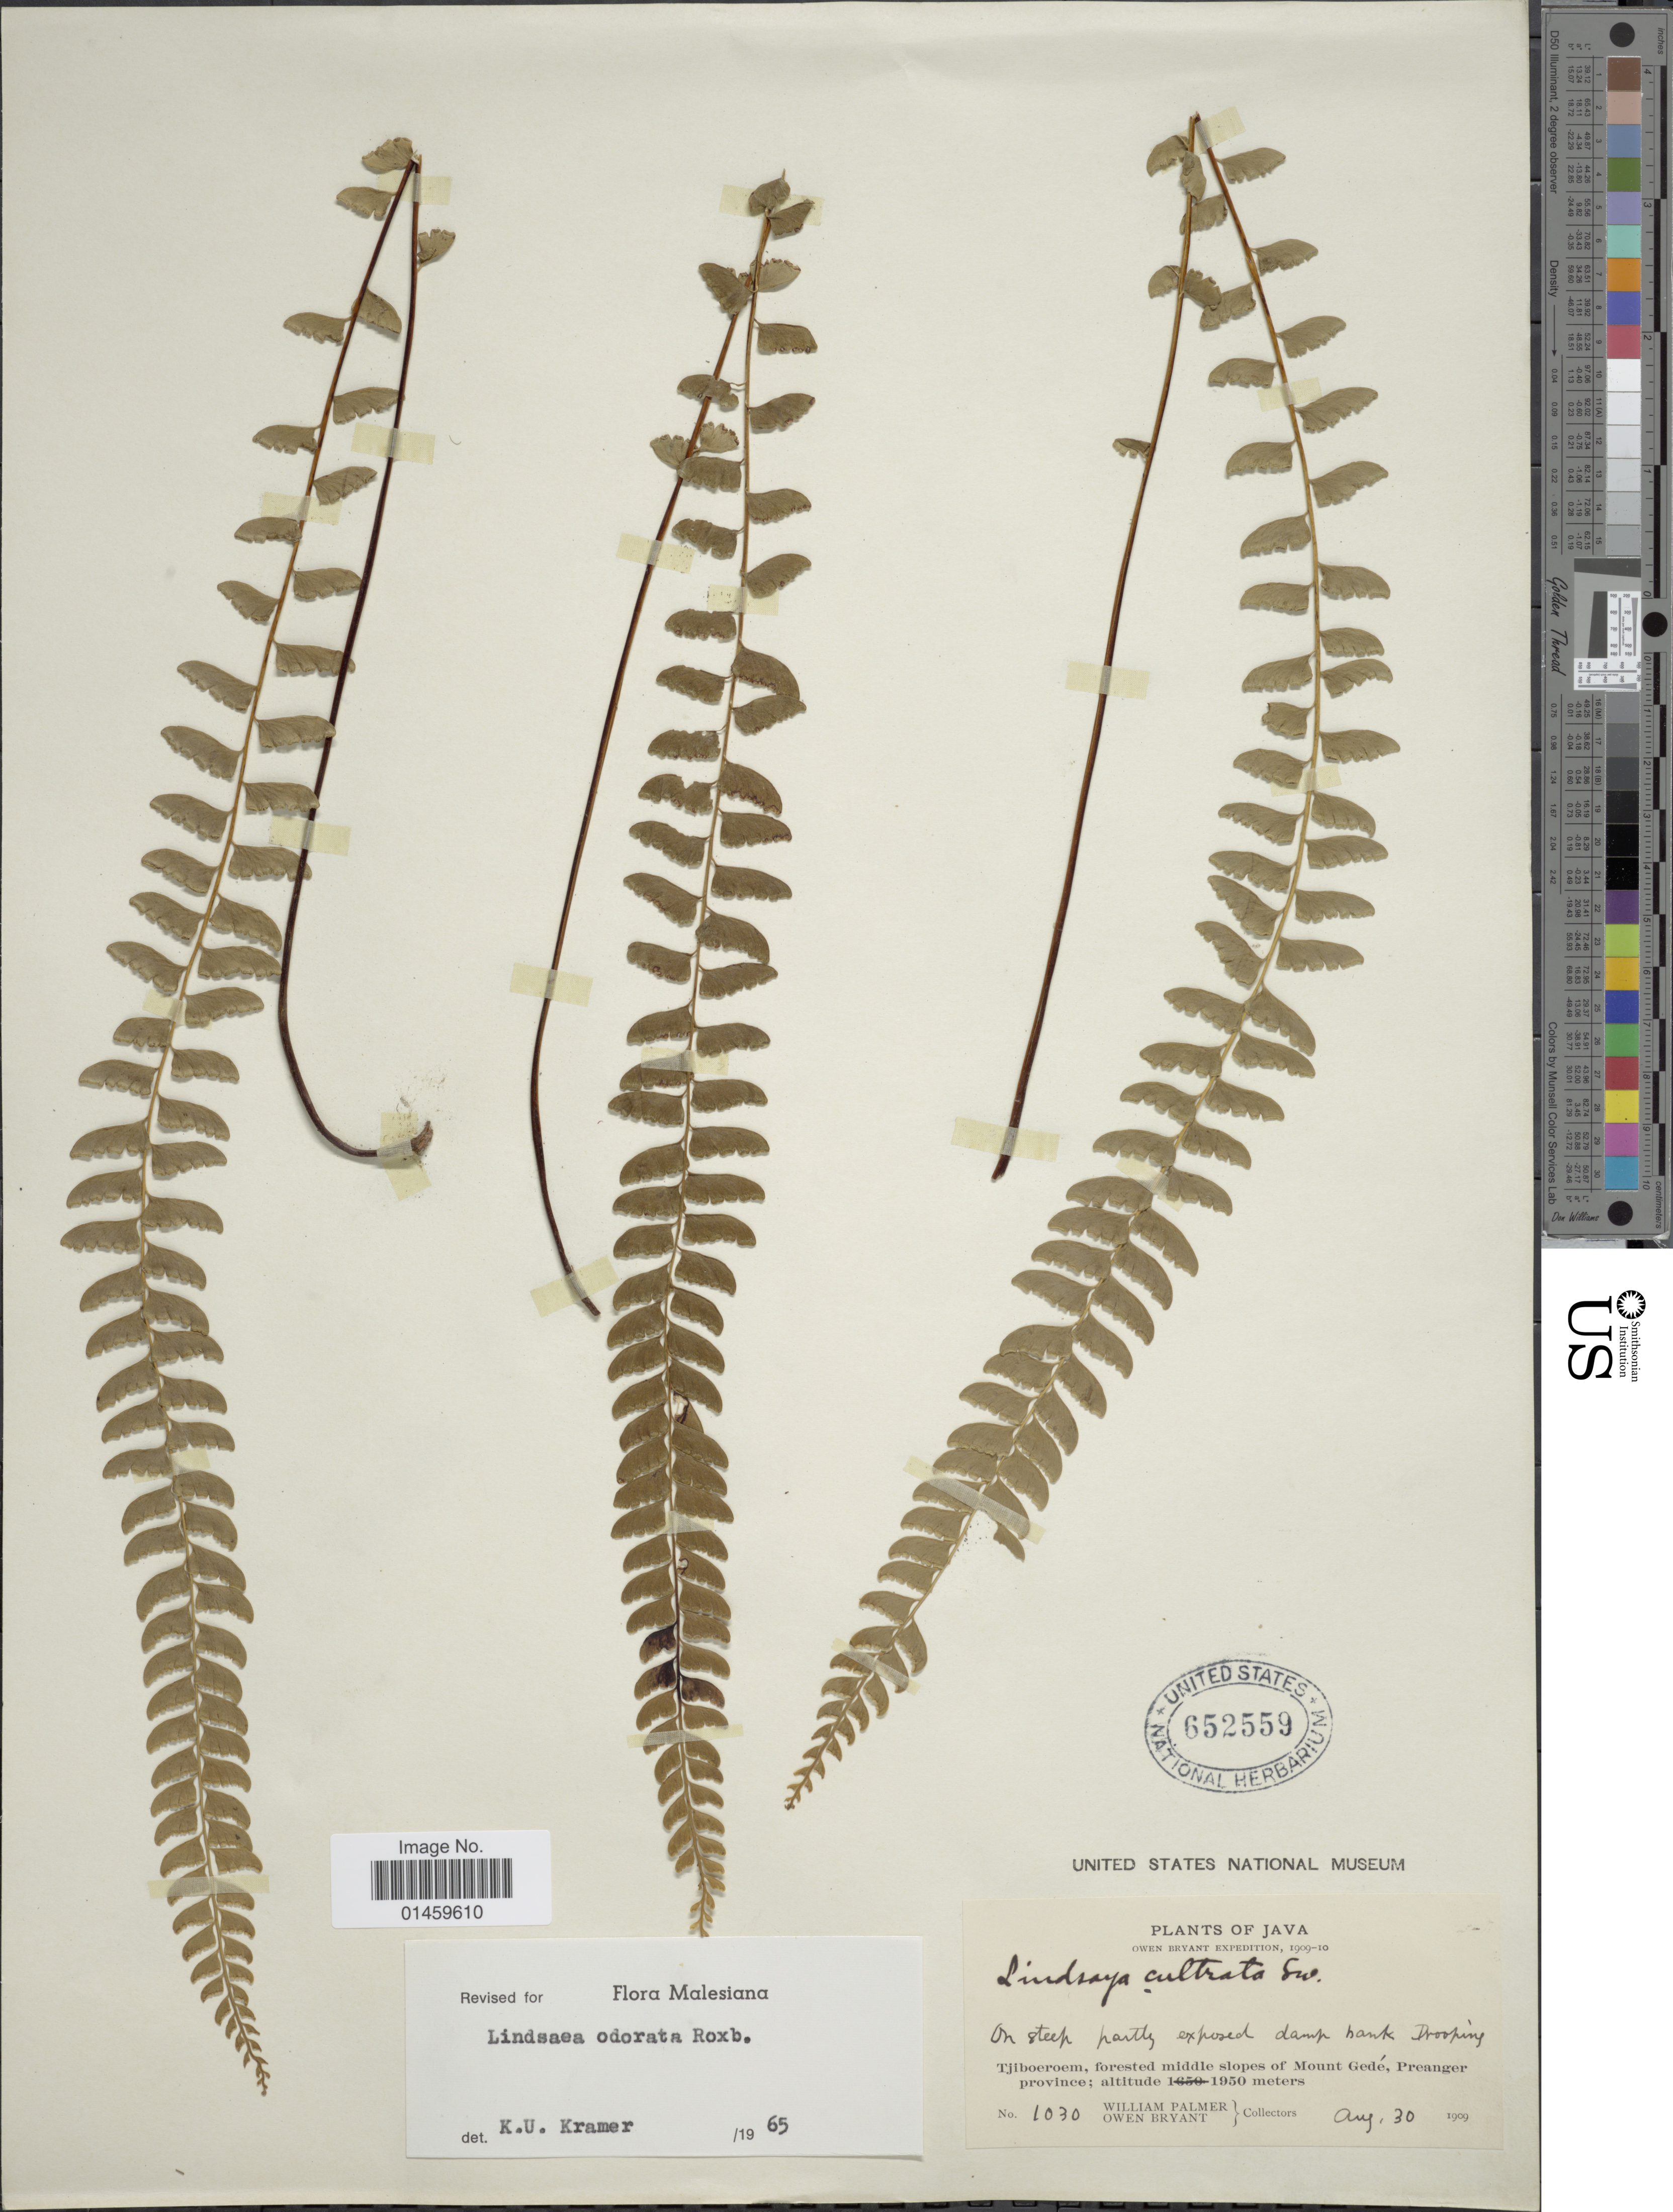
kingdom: Plantae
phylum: Tracheophyta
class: Polypodiopsida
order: Polypodiales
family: Lindsaeaceae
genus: Lindsaea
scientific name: Lindsaea odorata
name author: Roxb.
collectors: W. Palmer & O. Bryant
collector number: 1030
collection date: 1909-08-30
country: Indonesia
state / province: Java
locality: Tjiboeroem, forested middle slopes of Mount Gede, Preanger province.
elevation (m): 1950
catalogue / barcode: US 652559